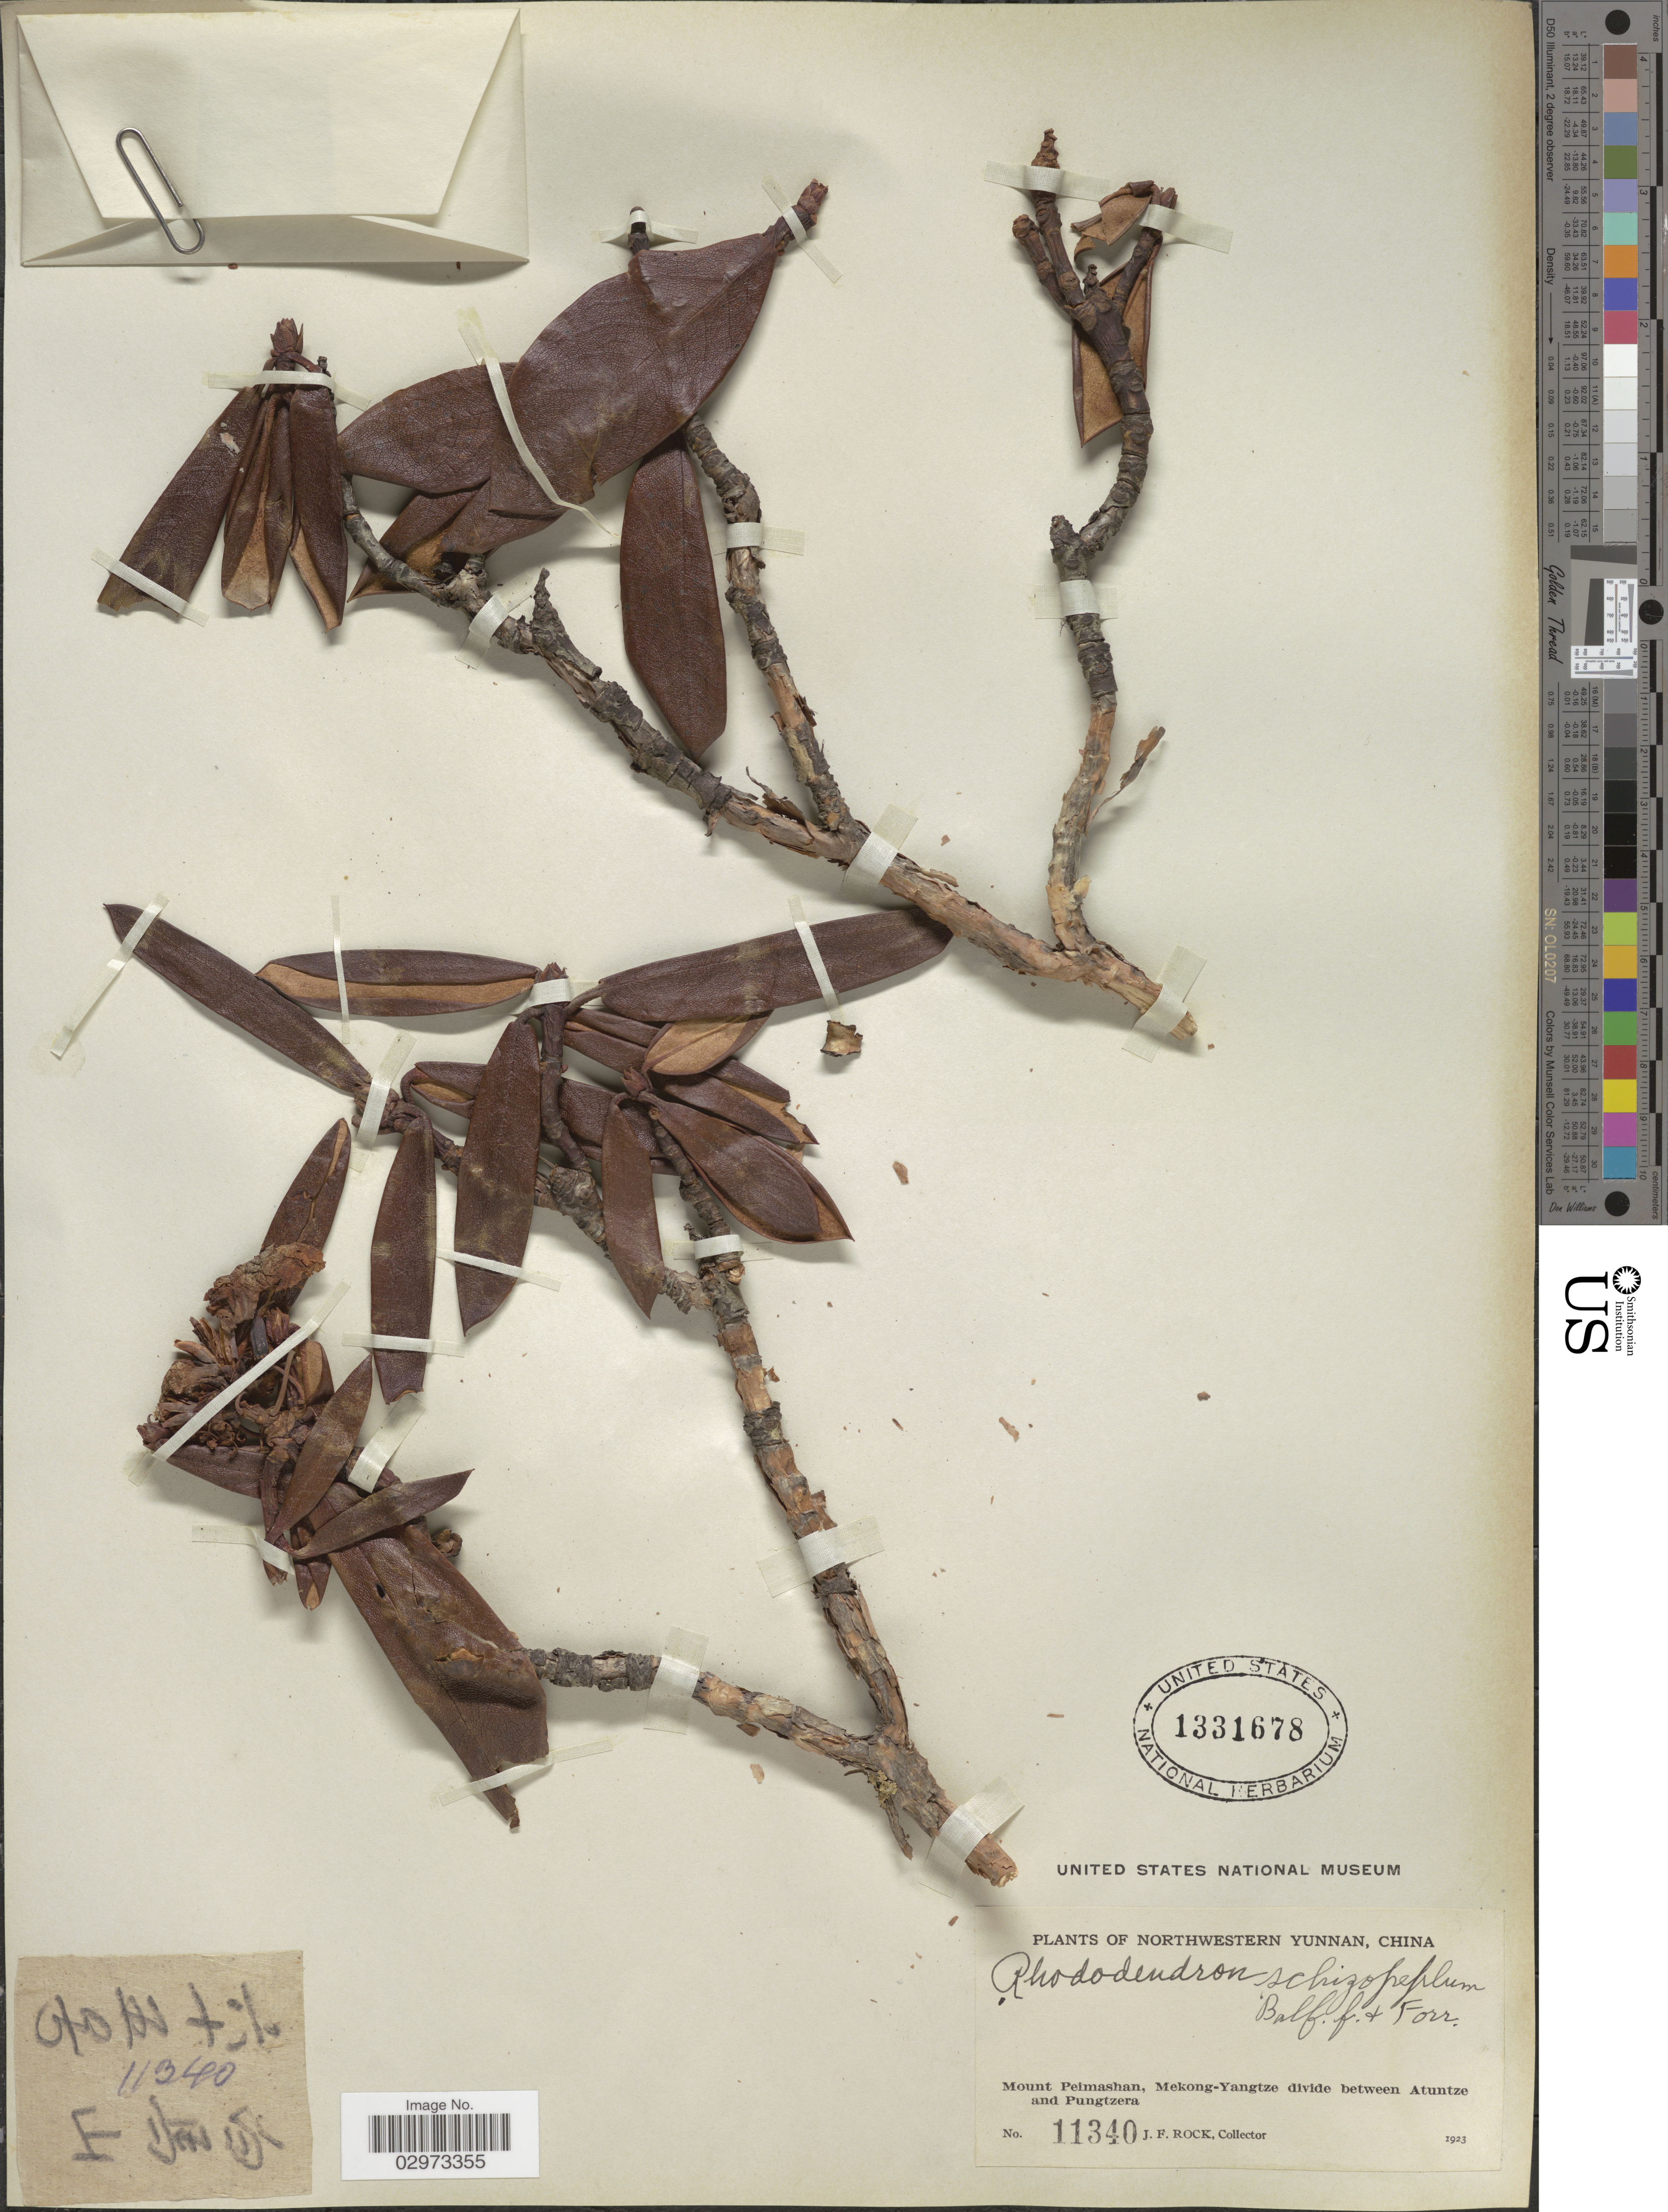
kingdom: Plantae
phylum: Tracheophyta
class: Magnoliopsida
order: Ericales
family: Ericaceae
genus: Rhododendron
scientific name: Rhododendron schizopeplum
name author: Balf. f. & Forrest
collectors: J. Rock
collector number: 11340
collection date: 1923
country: China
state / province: Yunnan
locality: Northwestern Yunnan. Mount Peimashan, Mekong-Yangtze divide between Atuntze and Pungtzera.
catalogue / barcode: US 1331678